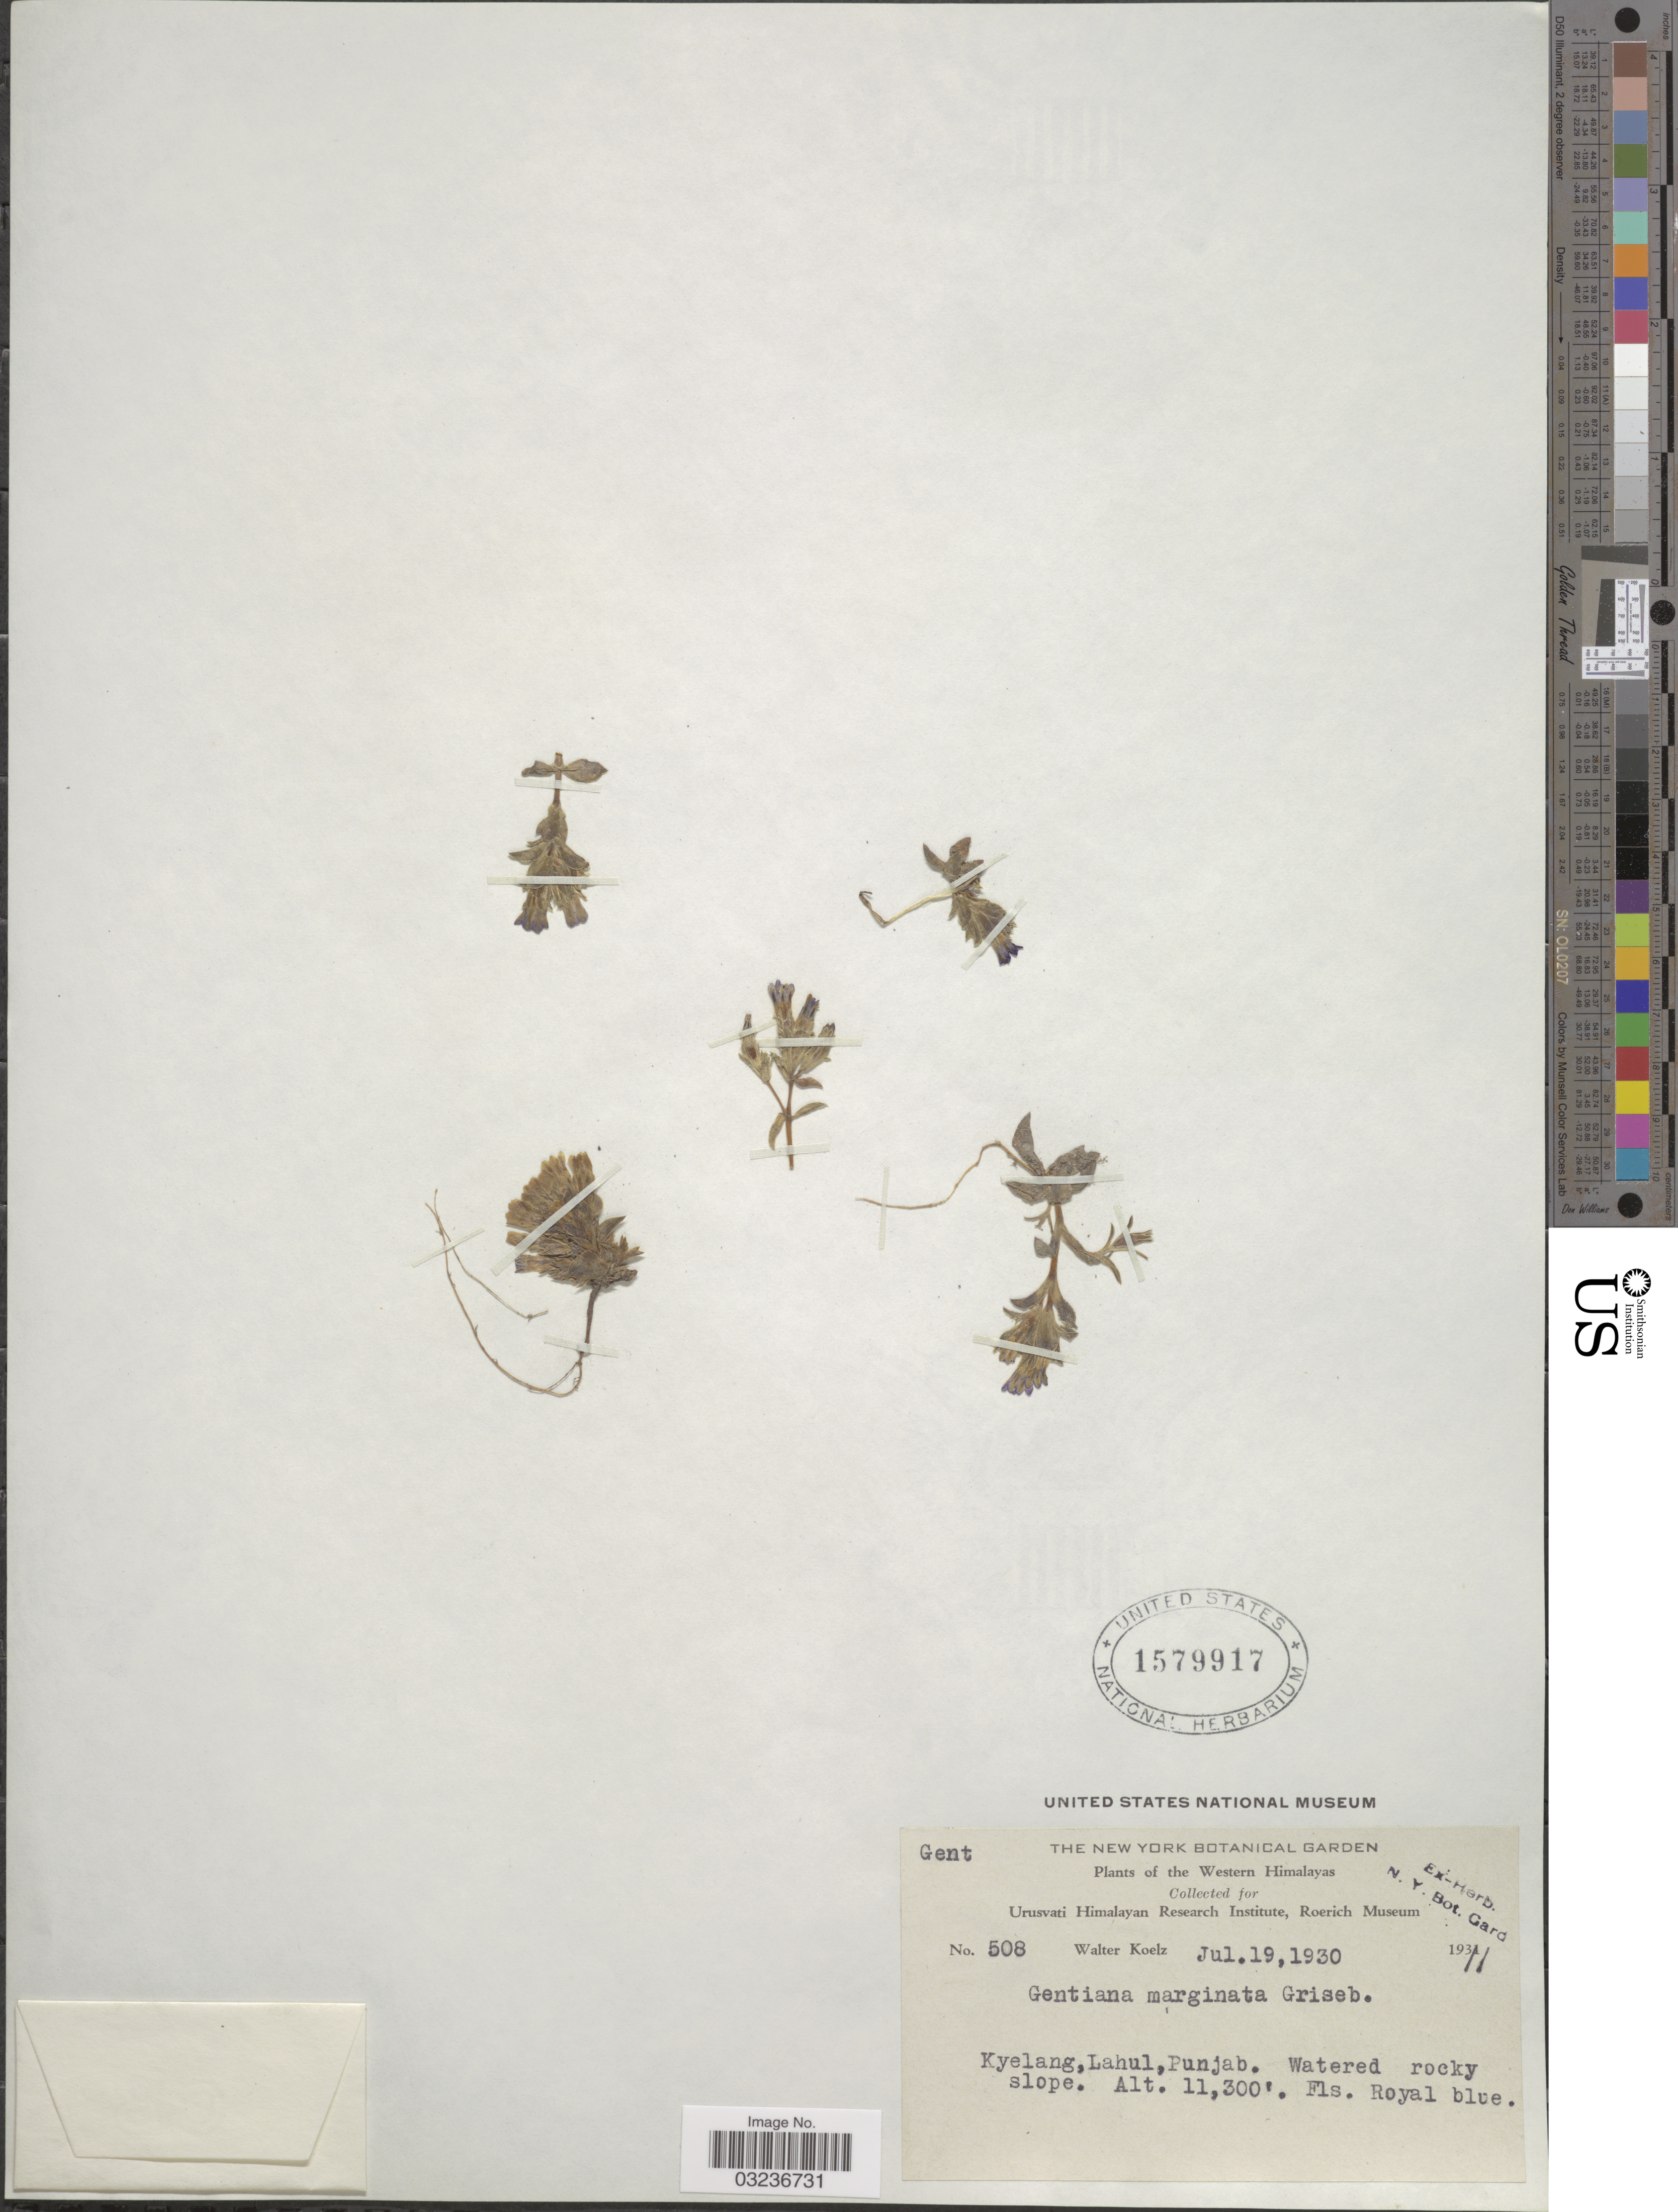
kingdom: Plantae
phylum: Tracheophyta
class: Magnoliopsida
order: Gentianales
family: Gentianaceae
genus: Gentiana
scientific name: Gentiana marginata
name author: Turcz. ex Besser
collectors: W. N. Koelz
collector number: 508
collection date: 1930-07-19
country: India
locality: The Western Himalayas, Kyelang, Lahul, Punjab.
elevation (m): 3444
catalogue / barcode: US 1579917